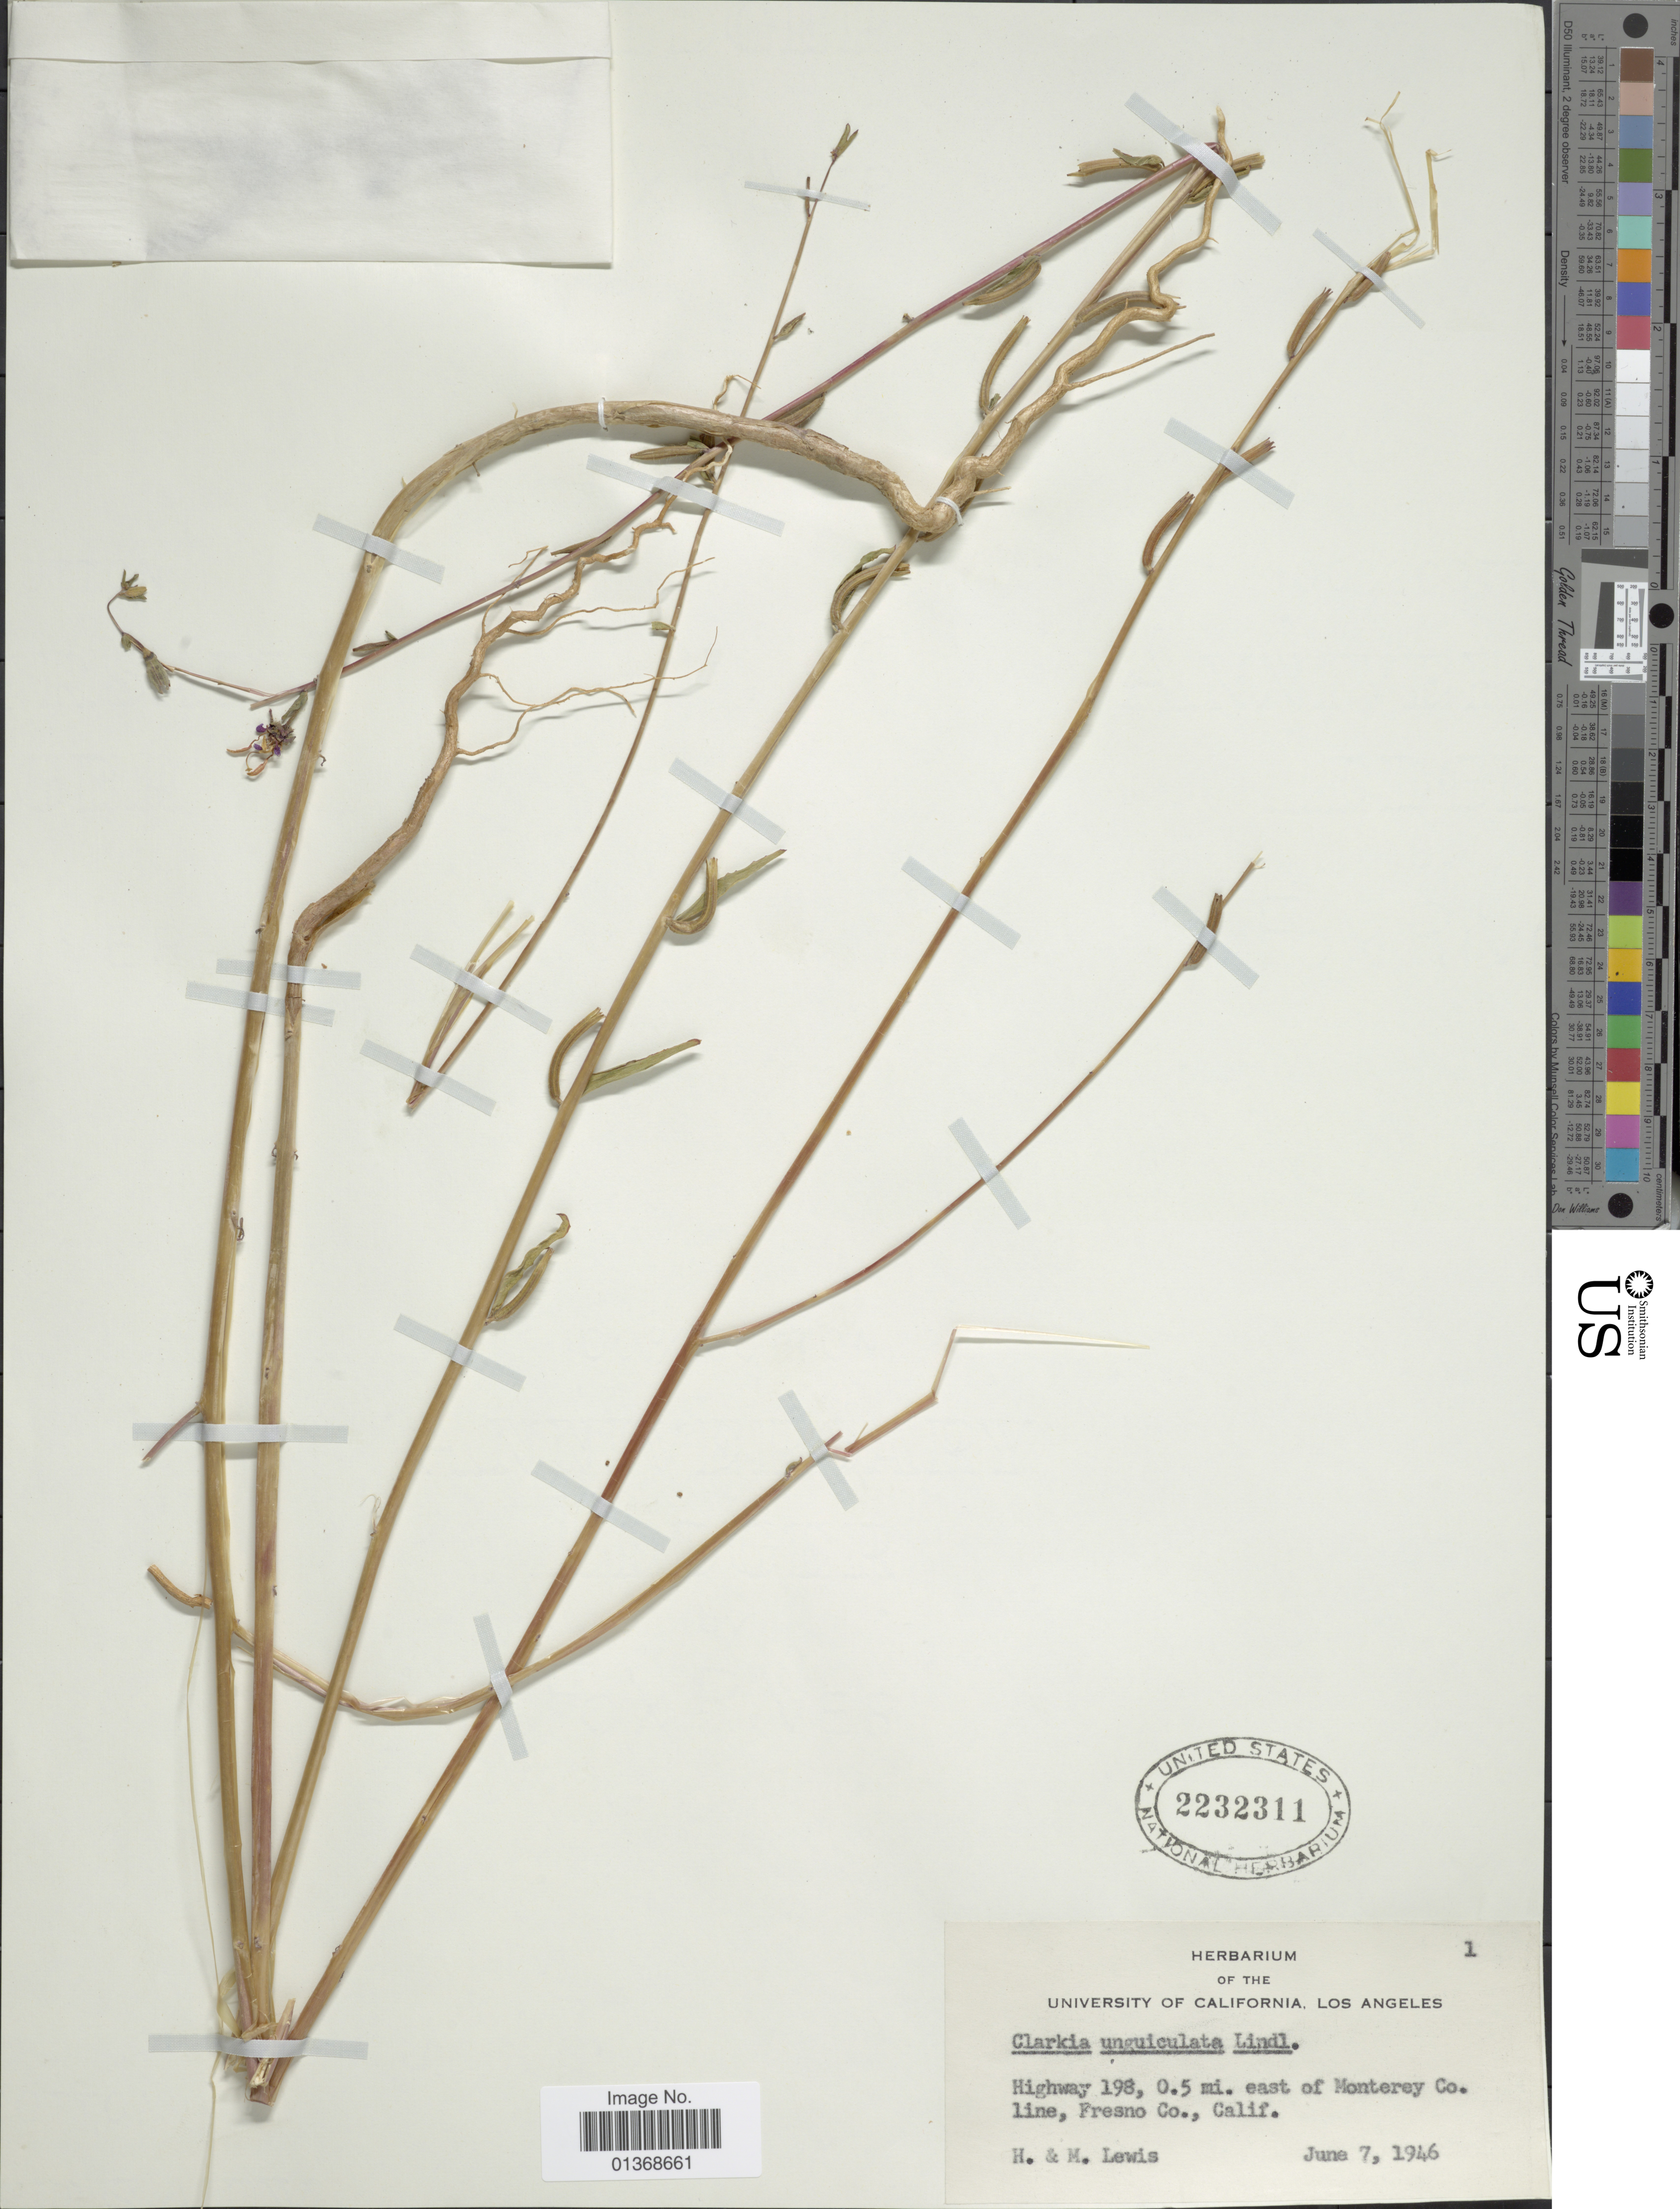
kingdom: Plantae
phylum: Tracheophyta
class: Magnoliopsida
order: Myrtales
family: Onagraceae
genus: Clarkia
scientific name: Clarkia unguiculata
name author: Lindl.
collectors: H. Lewis & M. Lewis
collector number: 1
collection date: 1946-06-07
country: United States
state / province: California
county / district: Monterey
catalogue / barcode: US 2232311